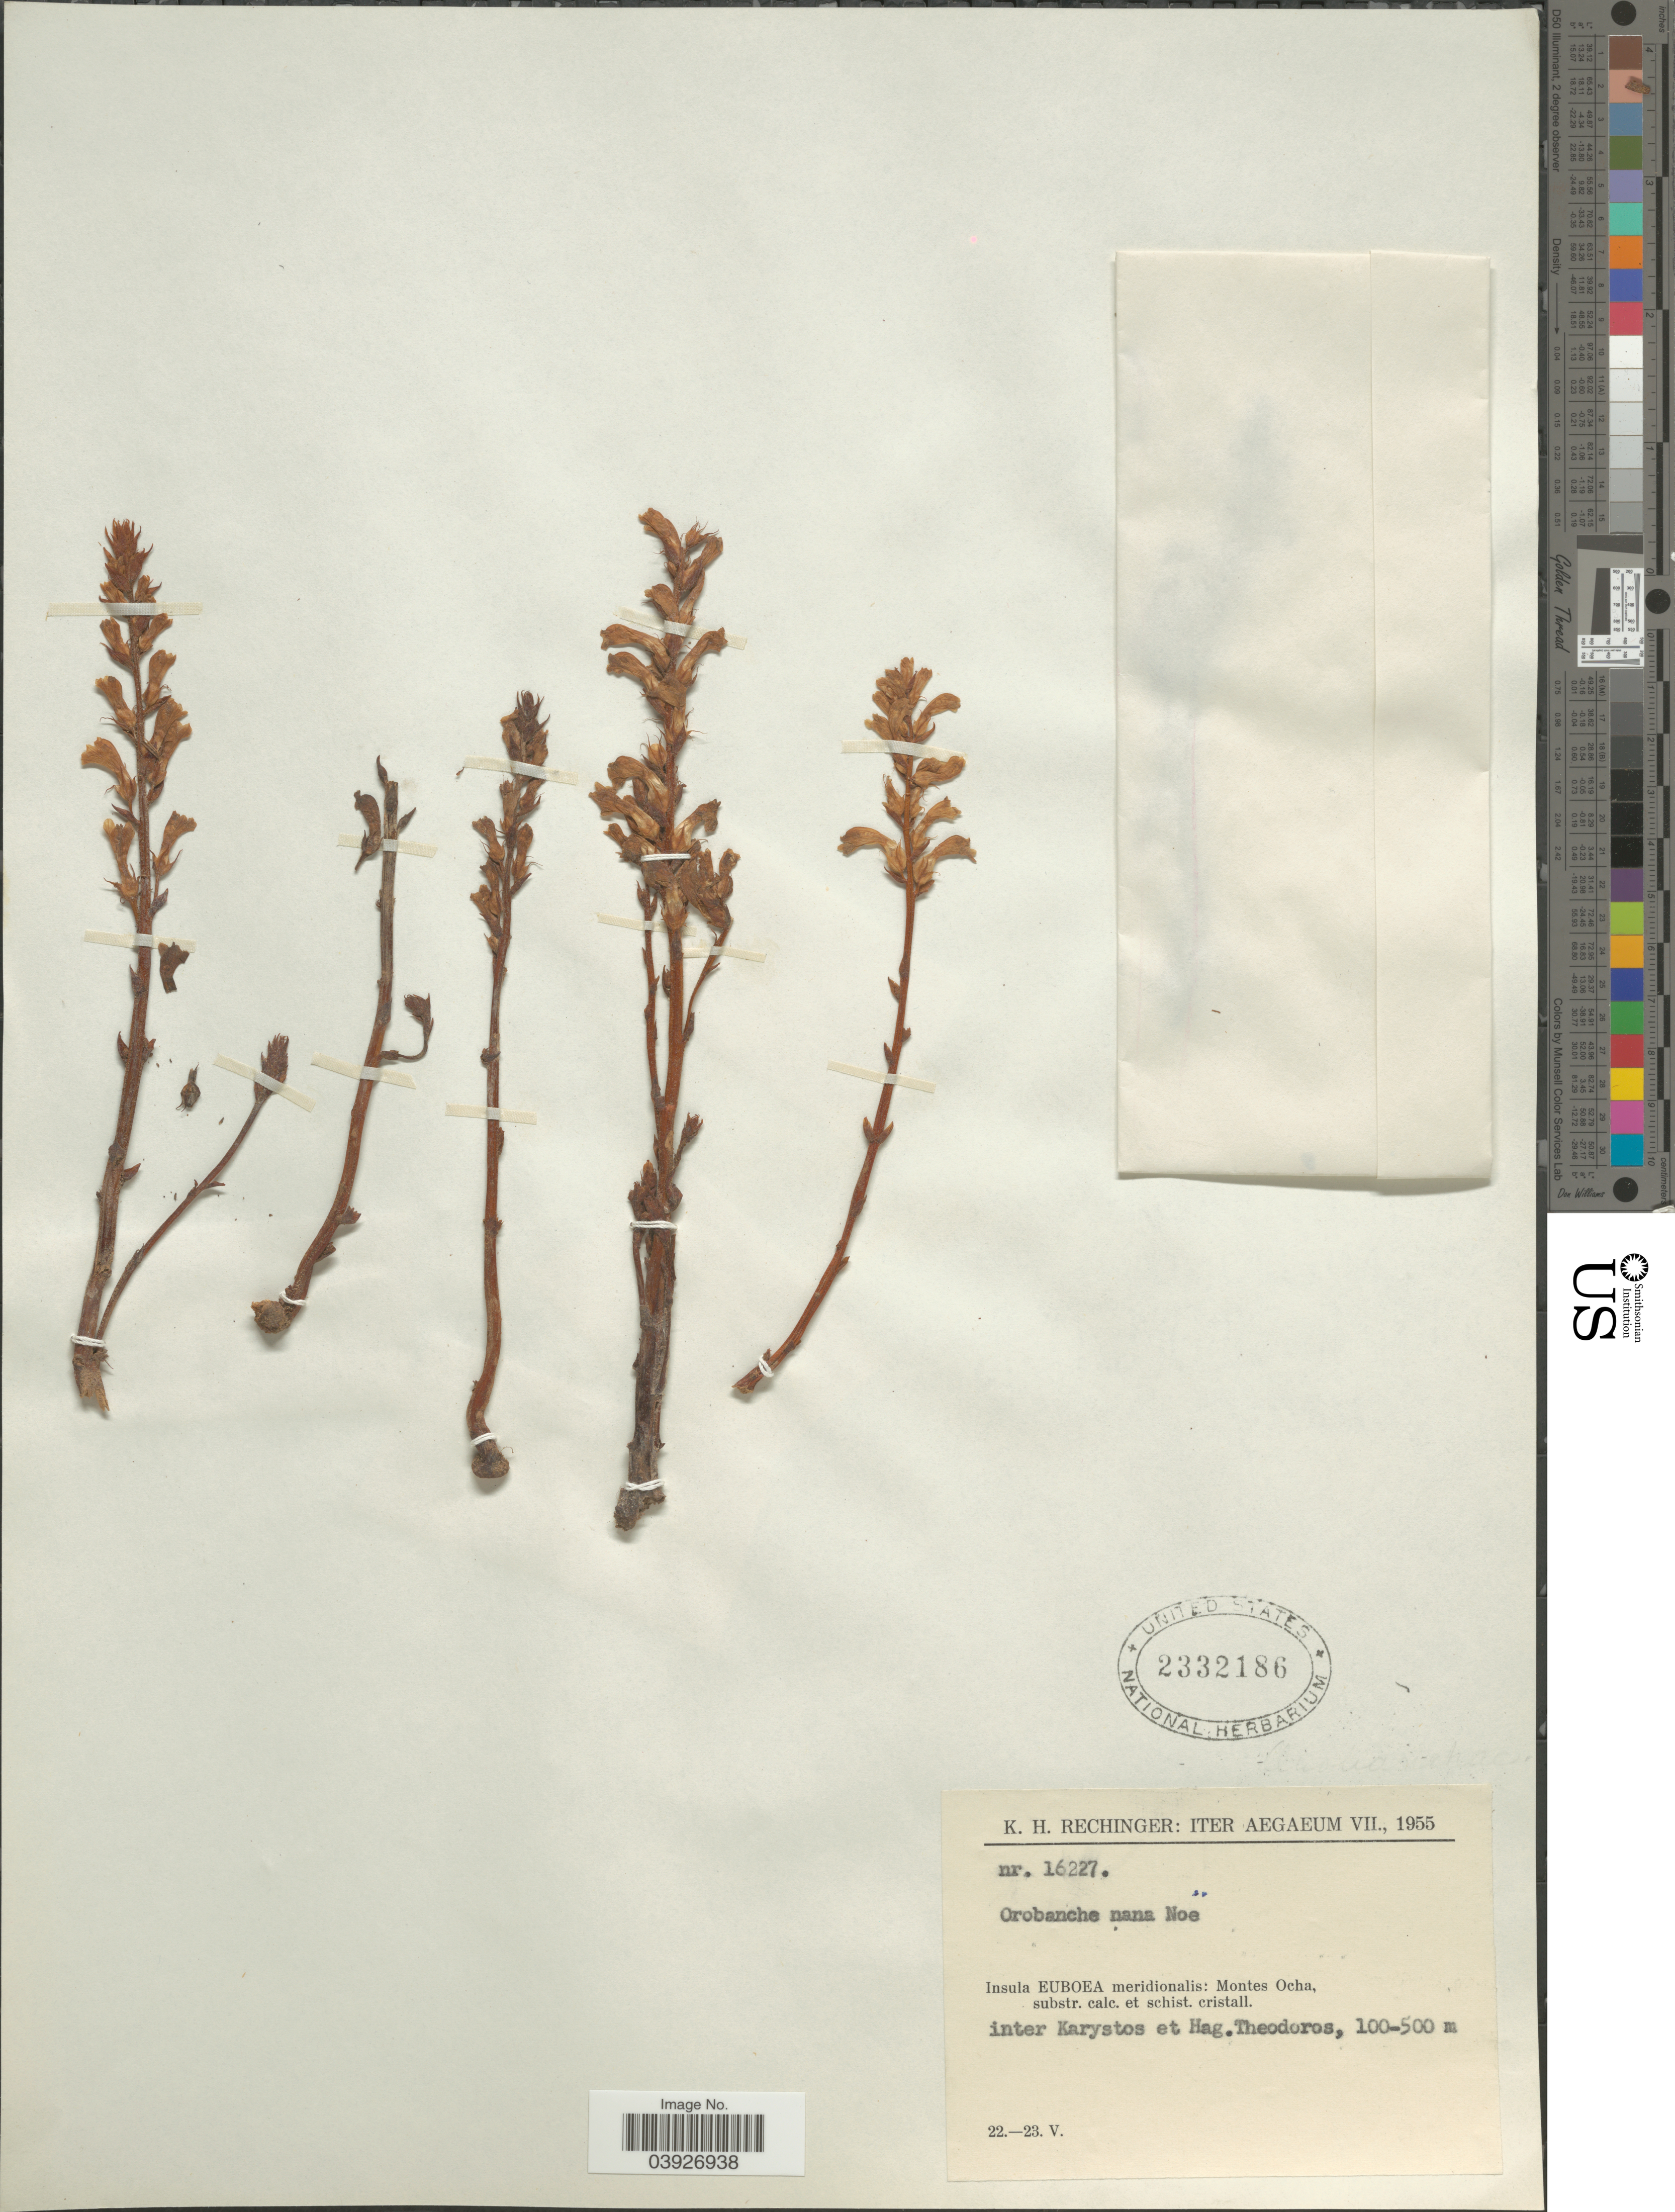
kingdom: Plantae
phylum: Tracheophyta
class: Magnoliopsida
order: Lamiales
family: Orobanchaceae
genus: Orobanche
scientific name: Orobanche nana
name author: (Reut.) Beck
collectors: K. H. Rechinger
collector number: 16227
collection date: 1955-05-22/1955-05-23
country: Egypt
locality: Insula Euboea meridionalis: Montes Ocha, substr. calc. et schist. cristal. Inter Karystos et Hag. Theodoros.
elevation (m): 100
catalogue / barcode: US 2332186